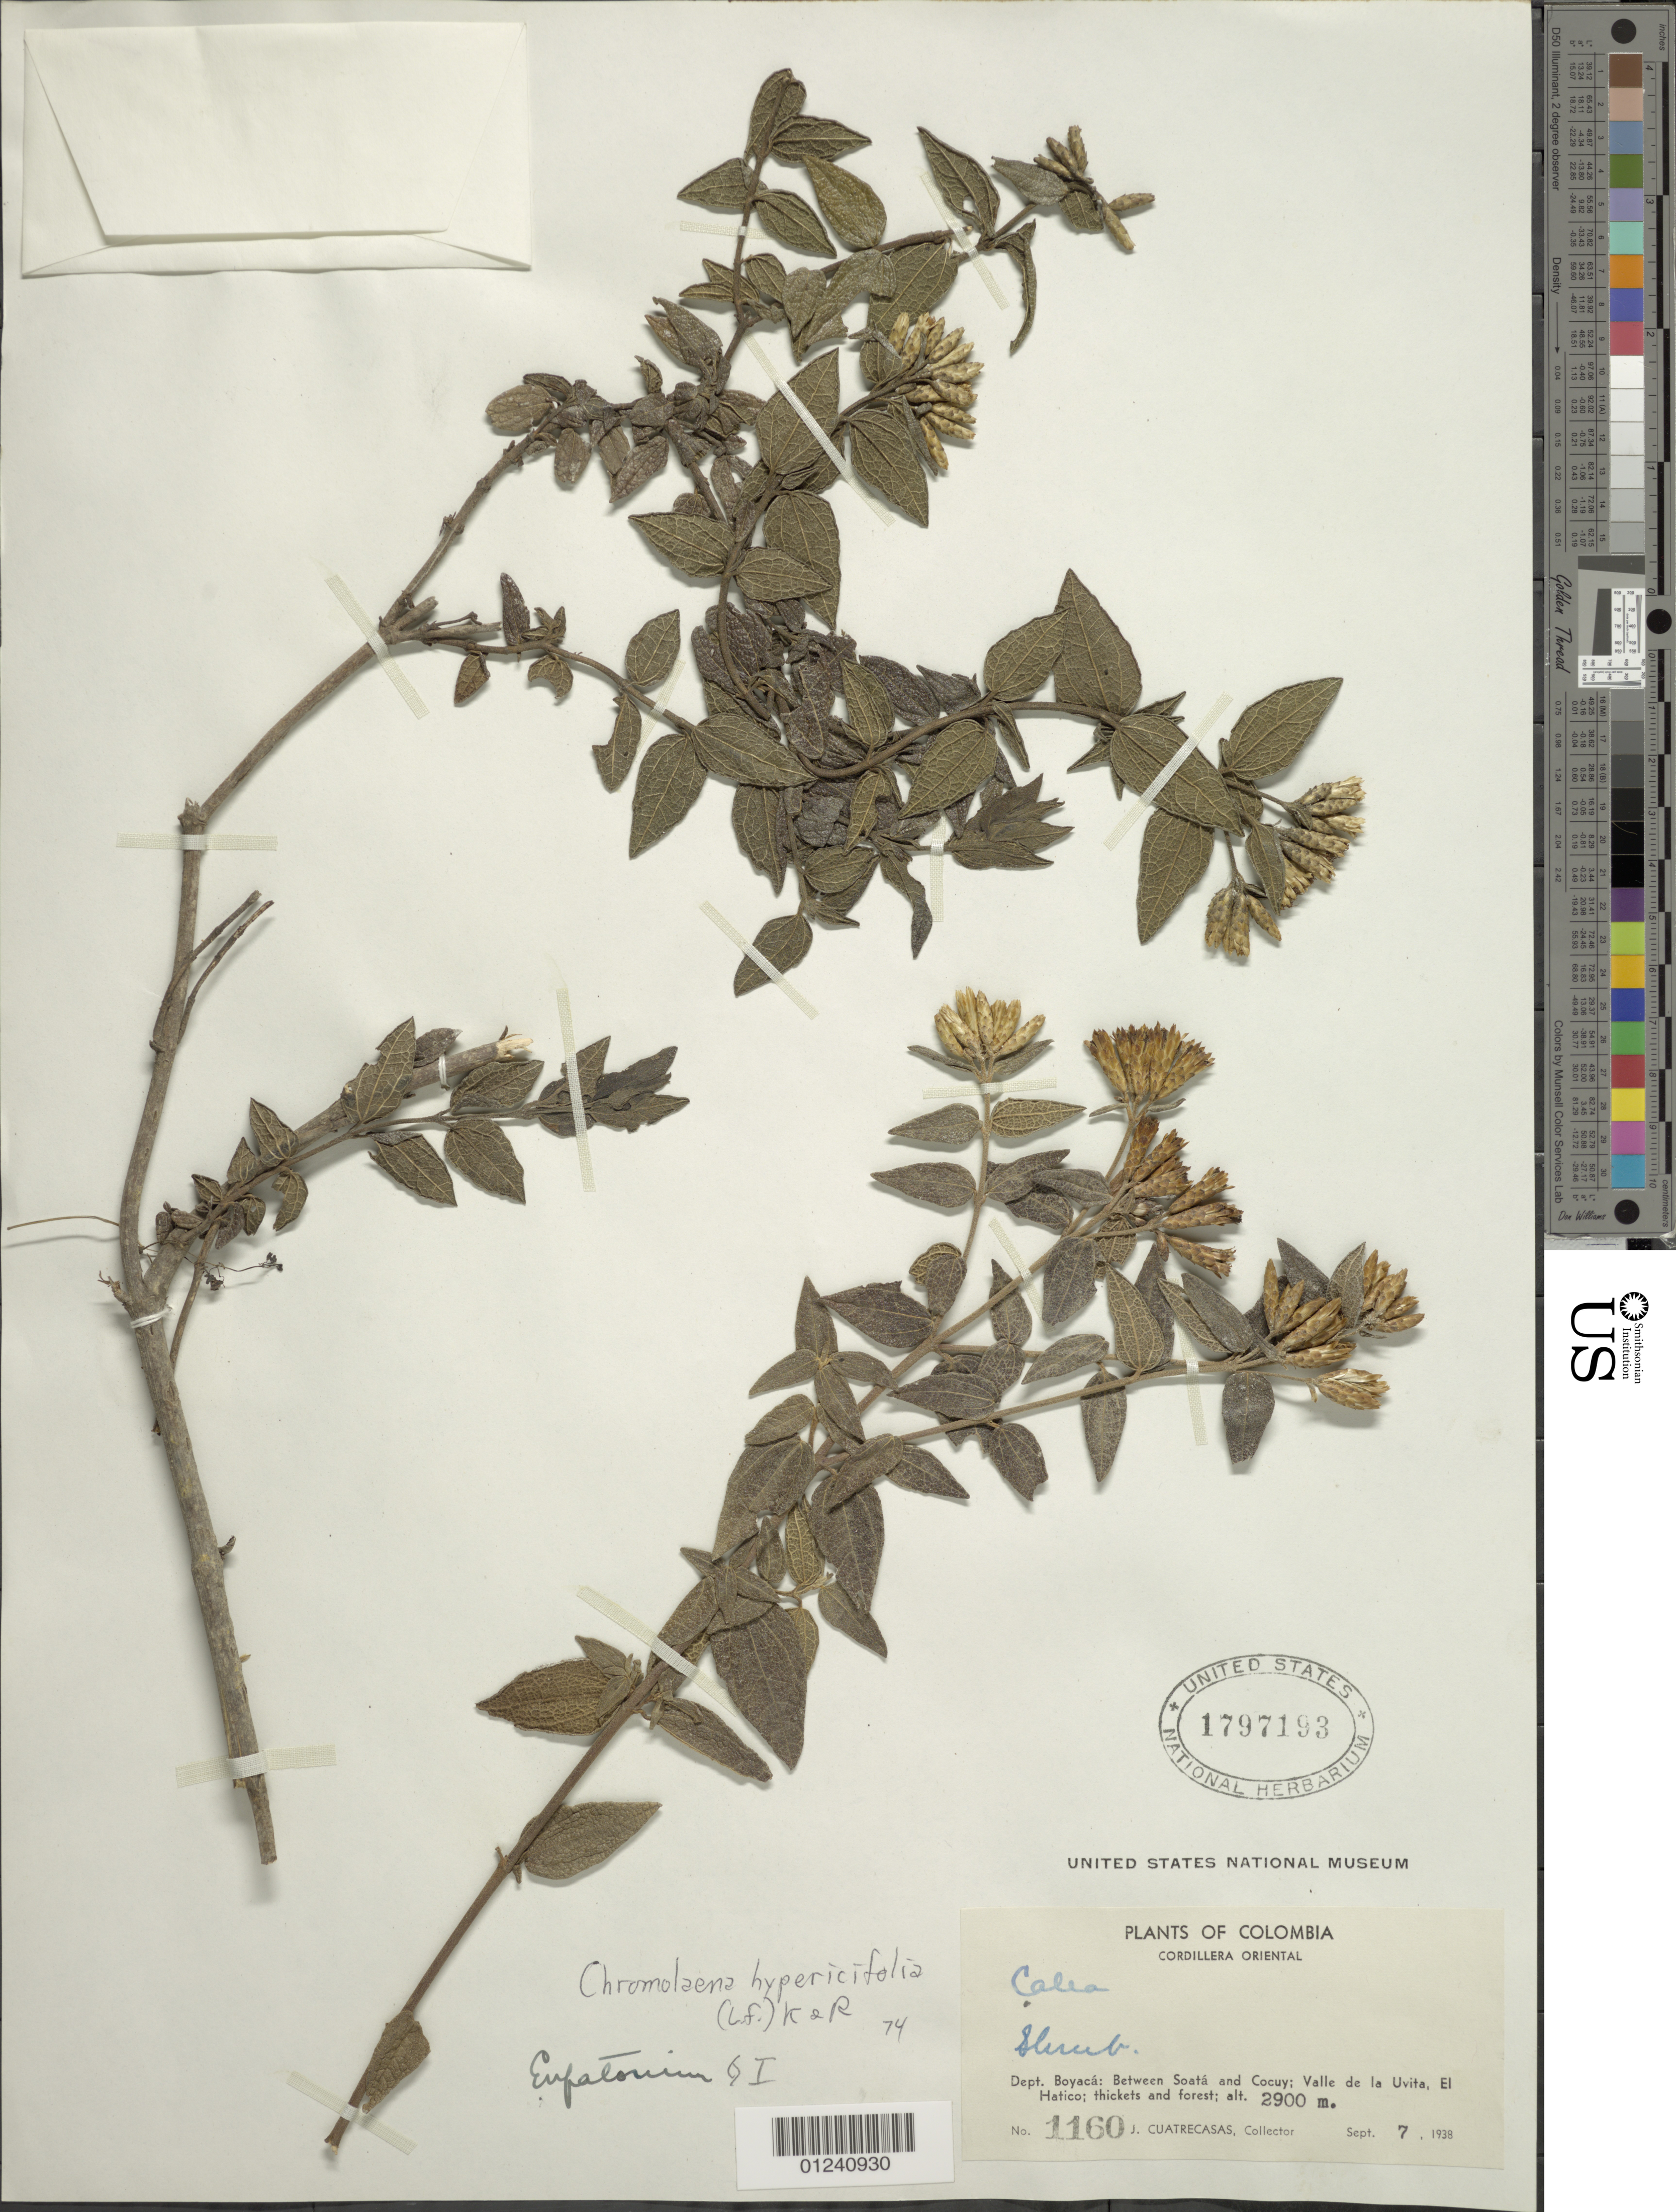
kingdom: Plantae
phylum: Tracheophyta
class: Magnoliopsida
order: Asterales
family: Asteraceae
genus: Chromolaena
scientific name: Chromolaena bullata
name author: (Klatt) R.M. King & H. Rob.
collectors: J. Cuatrecasas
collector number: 1160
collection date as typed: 7 Sep 1938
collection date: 1938-09-07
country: Colombia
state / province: Boyacá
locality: Between Soata and Cocuy; Valle de la Uvita, El Hatico.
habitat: thickets and forest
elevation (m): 2900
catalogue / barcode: US 1797193